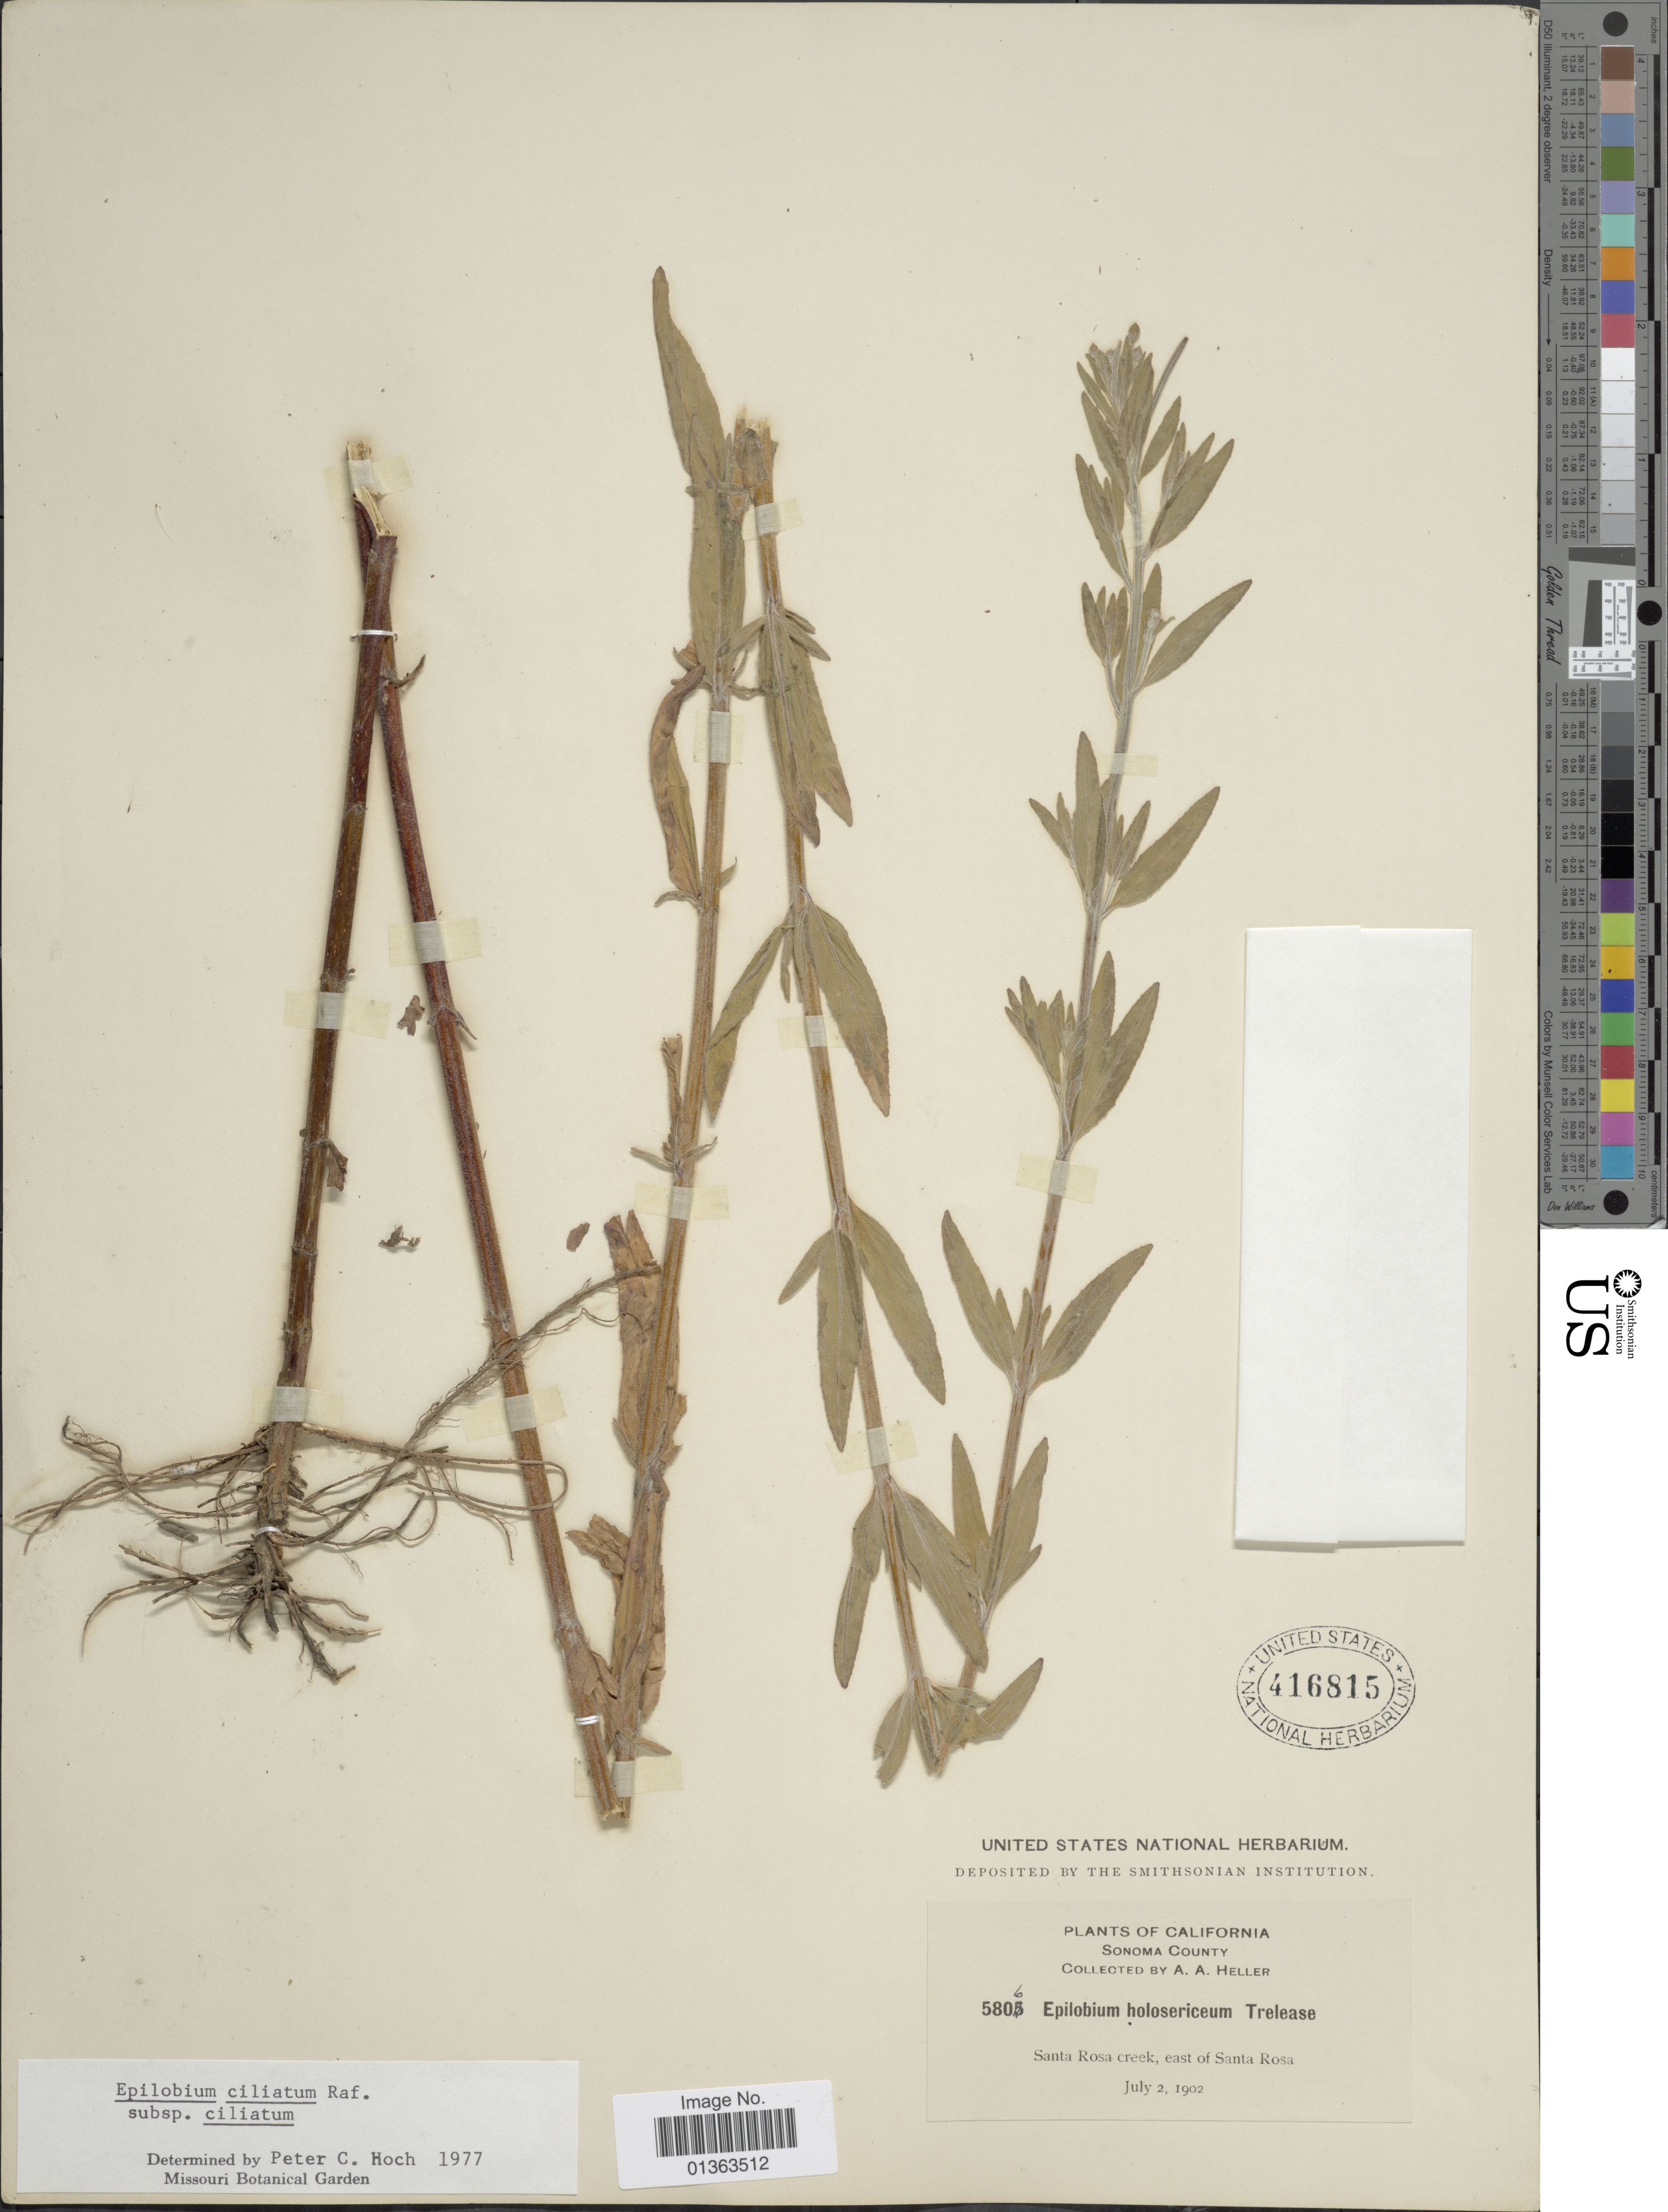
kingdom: Plantae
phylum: Tracheophyta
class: Magnoliopsida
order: Myrtales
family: Onagraceae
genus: Epilobium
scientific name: Epilobium ciliatum subsp. ciliatum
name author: Raf.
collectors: A. A. Heller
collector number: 5806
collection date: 1902-07-02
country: United States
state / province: California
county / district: Sonoma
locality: Sonoma County. Santa Rosa creek, east of Santa Rosa.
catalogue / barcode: US 416815